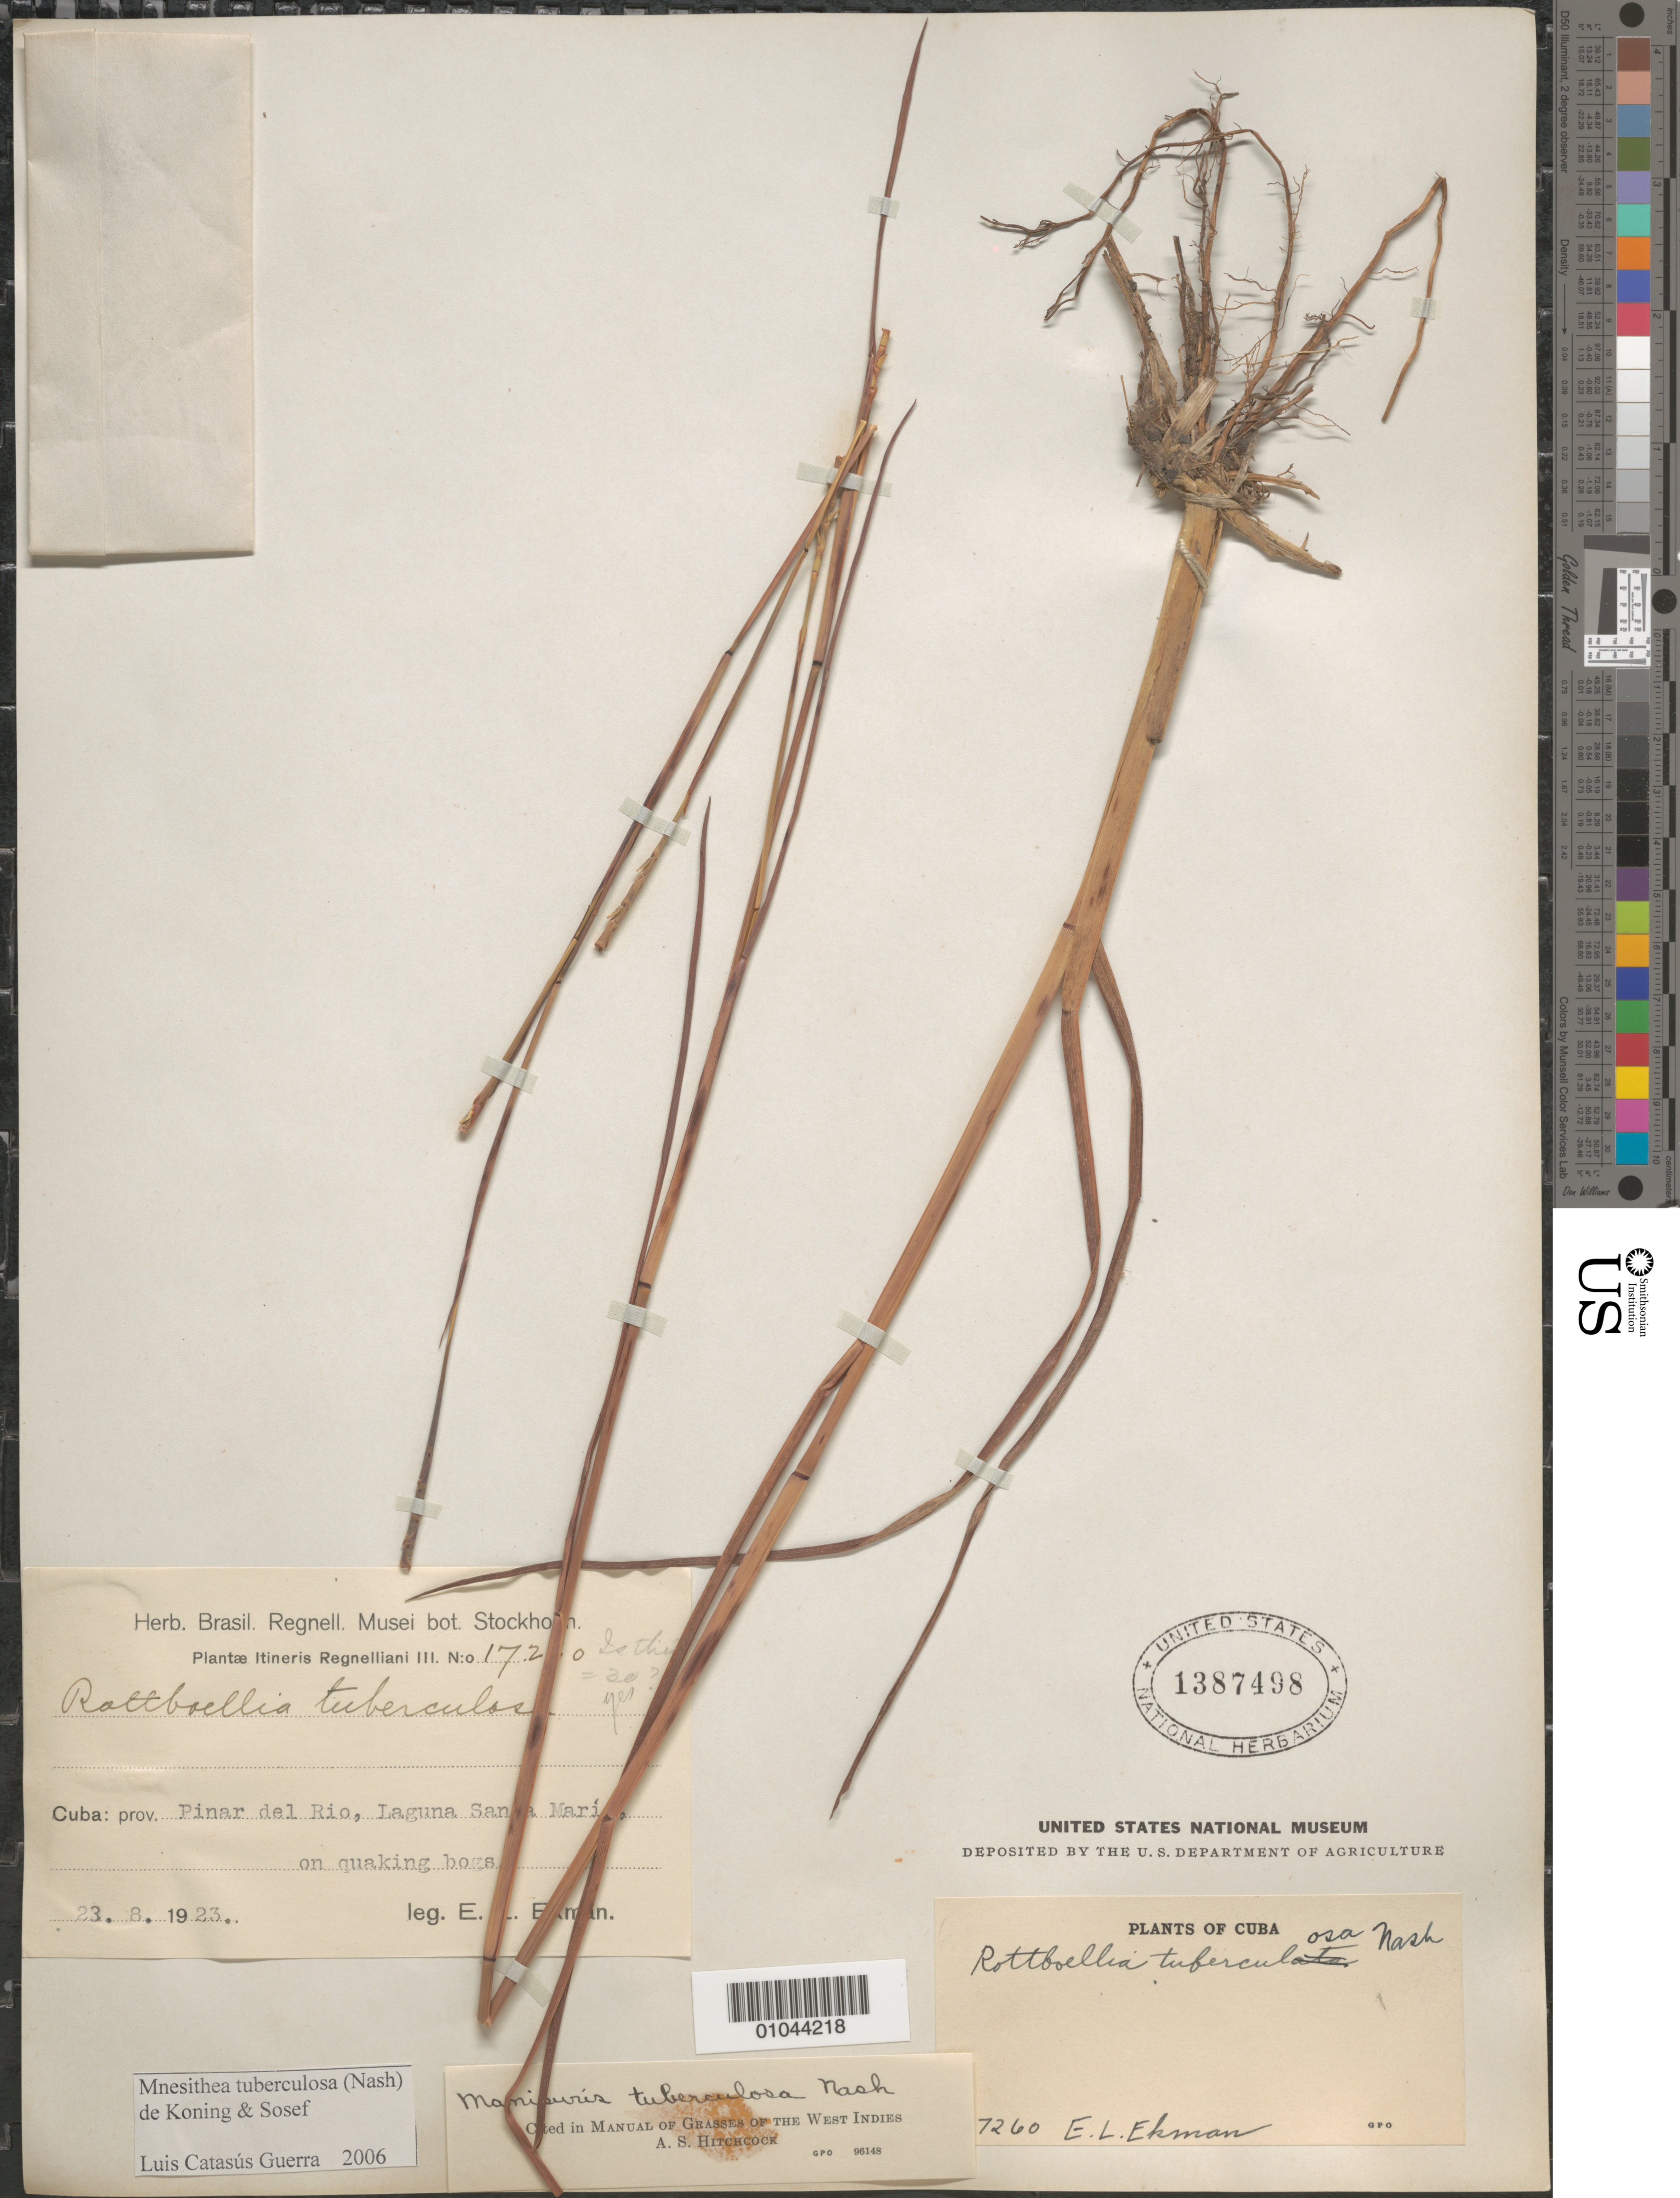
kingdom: Plantae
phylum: Tracheophyta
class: Liliopsida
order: Poales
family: Poaceae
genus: Mnesithea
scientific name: Mnesithea tuberculosa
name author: (Nash) de Koning & Sosef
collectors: E. L. Ekman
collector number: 17260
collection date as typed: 23 Aug 1923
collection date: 1923-08-23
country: Cuba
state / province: Pinar del Rio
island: Cuba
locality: Laguna, Santa Maria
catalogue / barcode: US 1387498